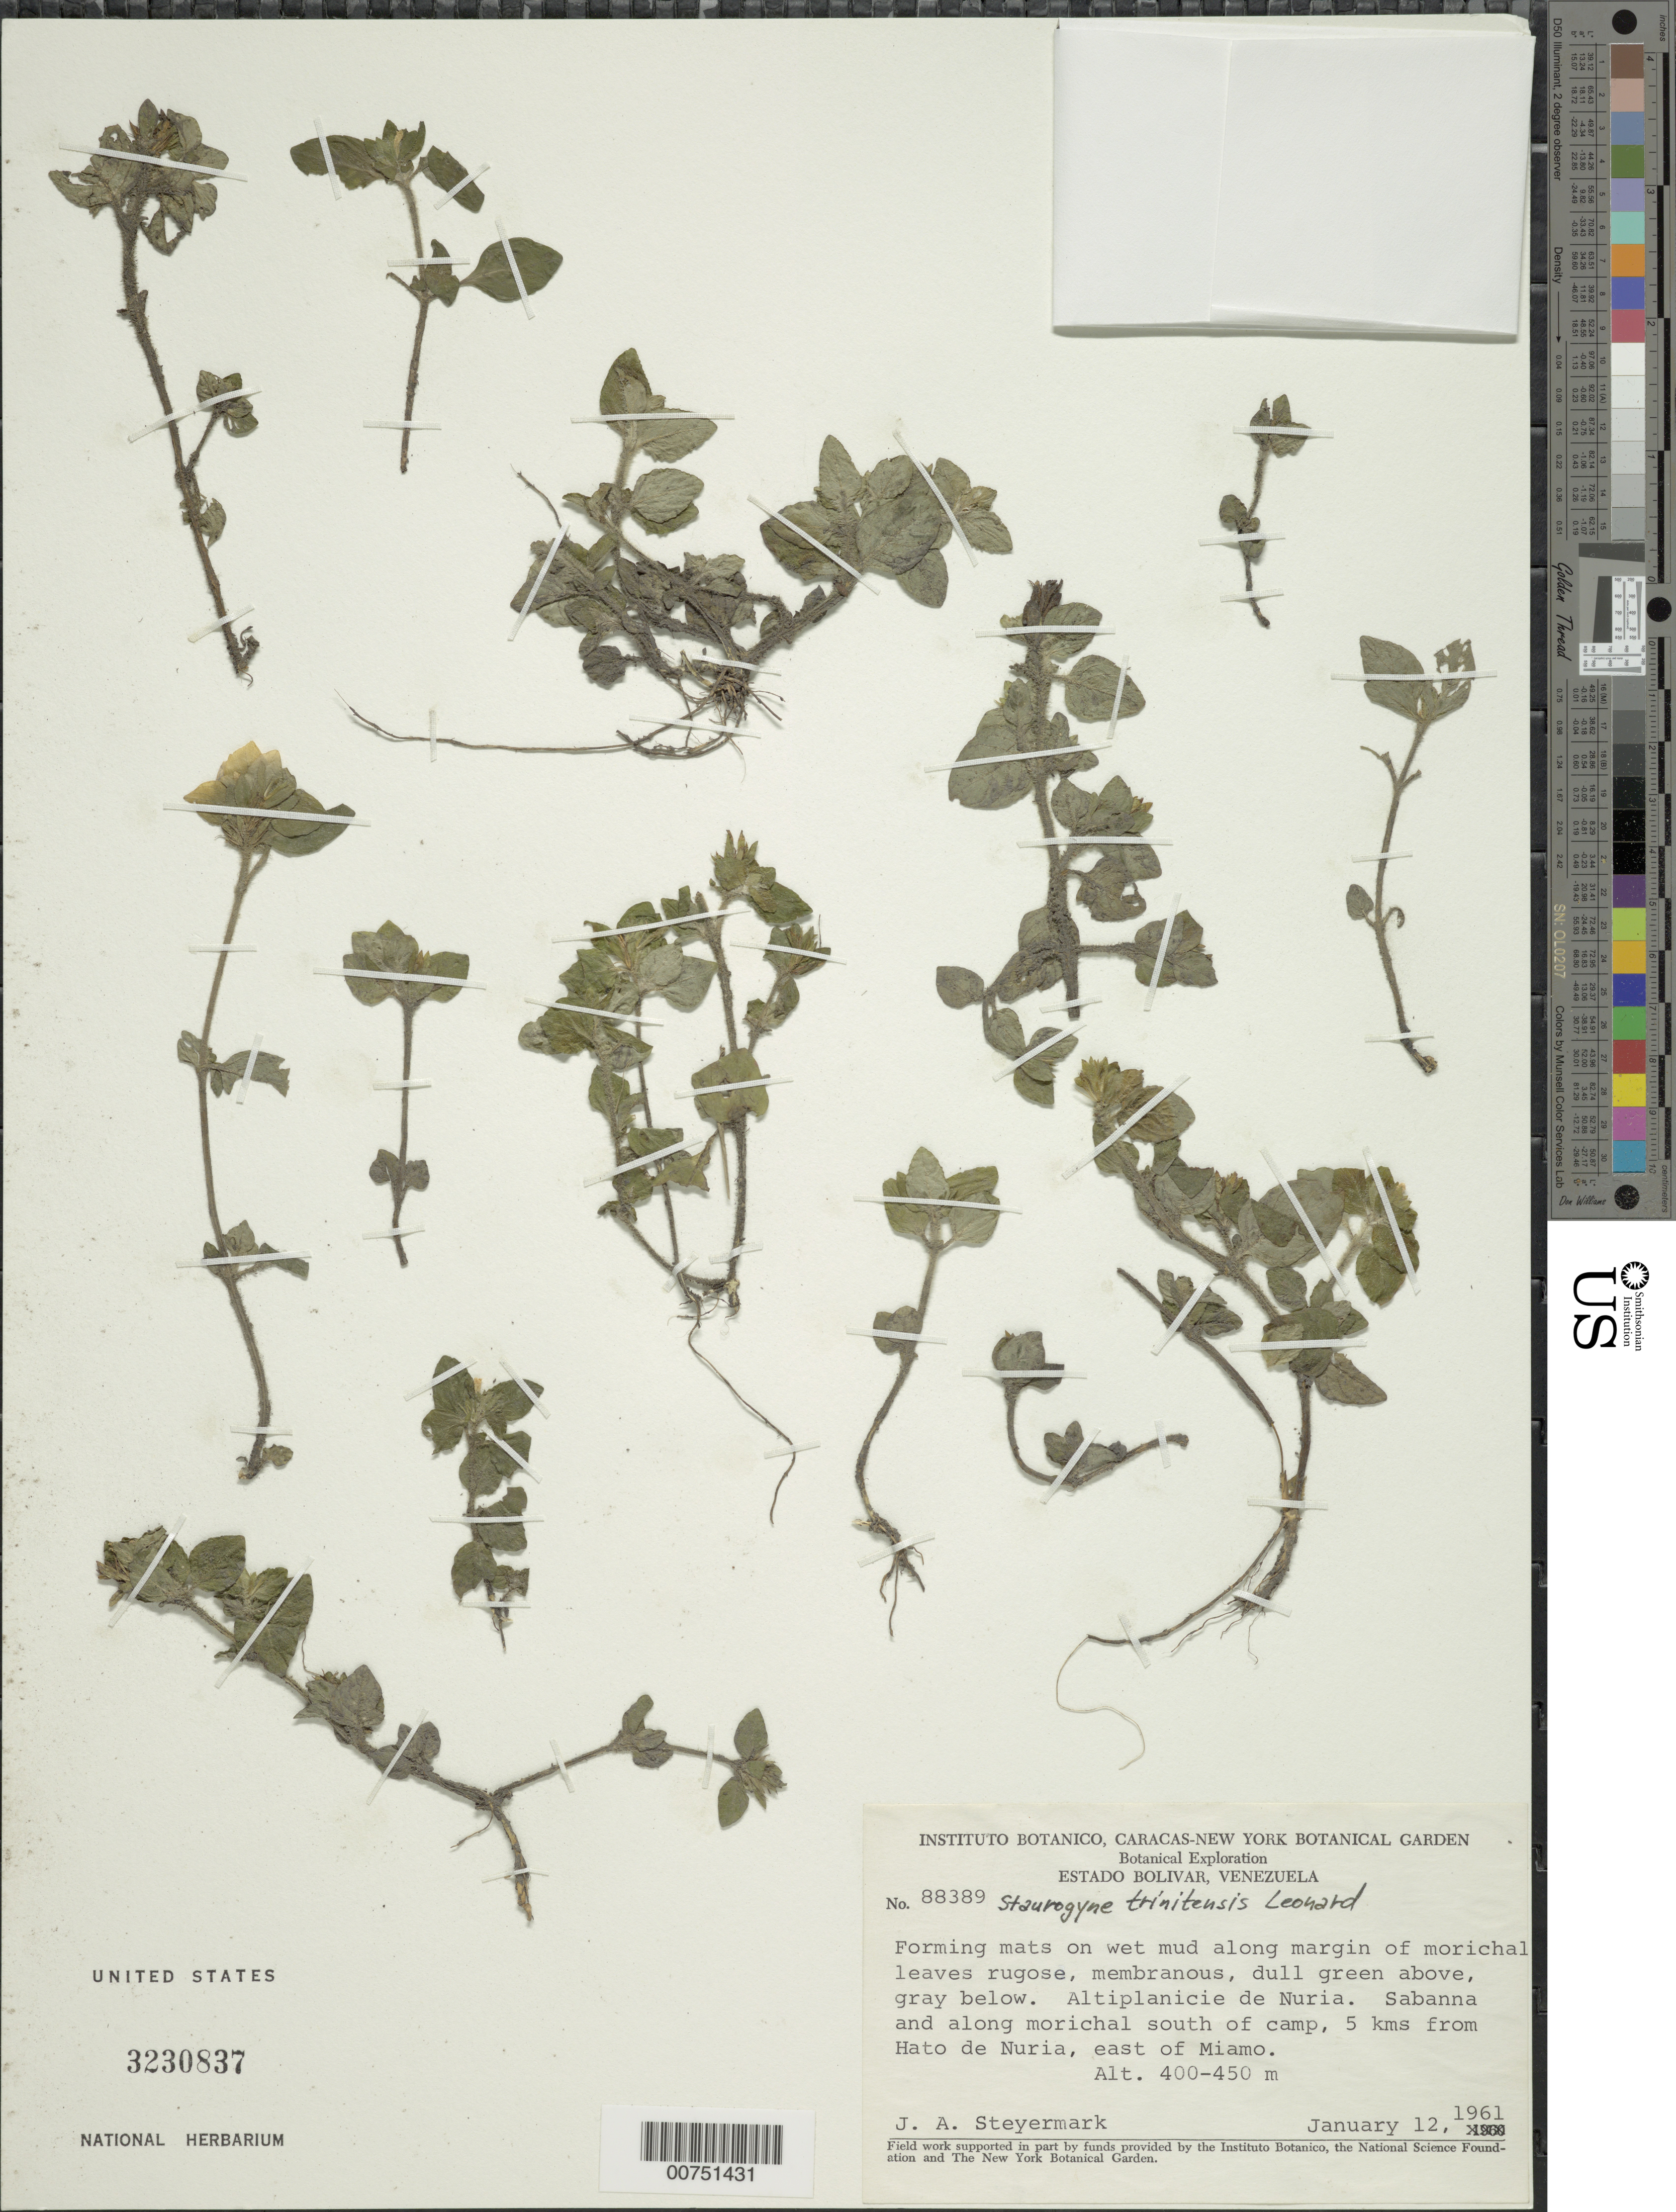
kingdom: Plantae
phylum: Tracheophyta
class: Magnoliopsida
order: Lamiales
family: Acanthaceae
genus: Staurogyne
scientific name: Staurogyne trinitensis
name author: Leonard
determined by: Wasshausen, Dieter C., (BOT), Smithsonian Institution - National Museum of Natural History (UNITED STATES)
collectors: J. Steyermark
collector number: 88389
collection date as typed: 12-Jan-61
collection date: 1961-01-12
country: Venezuela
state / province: Bolívar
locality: Hato de Nuria, 5 km from; E of Miamo, Altiplanicie de Nuria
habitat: On wet mud along margin of morichal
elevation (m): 400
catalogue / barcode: US 3230837